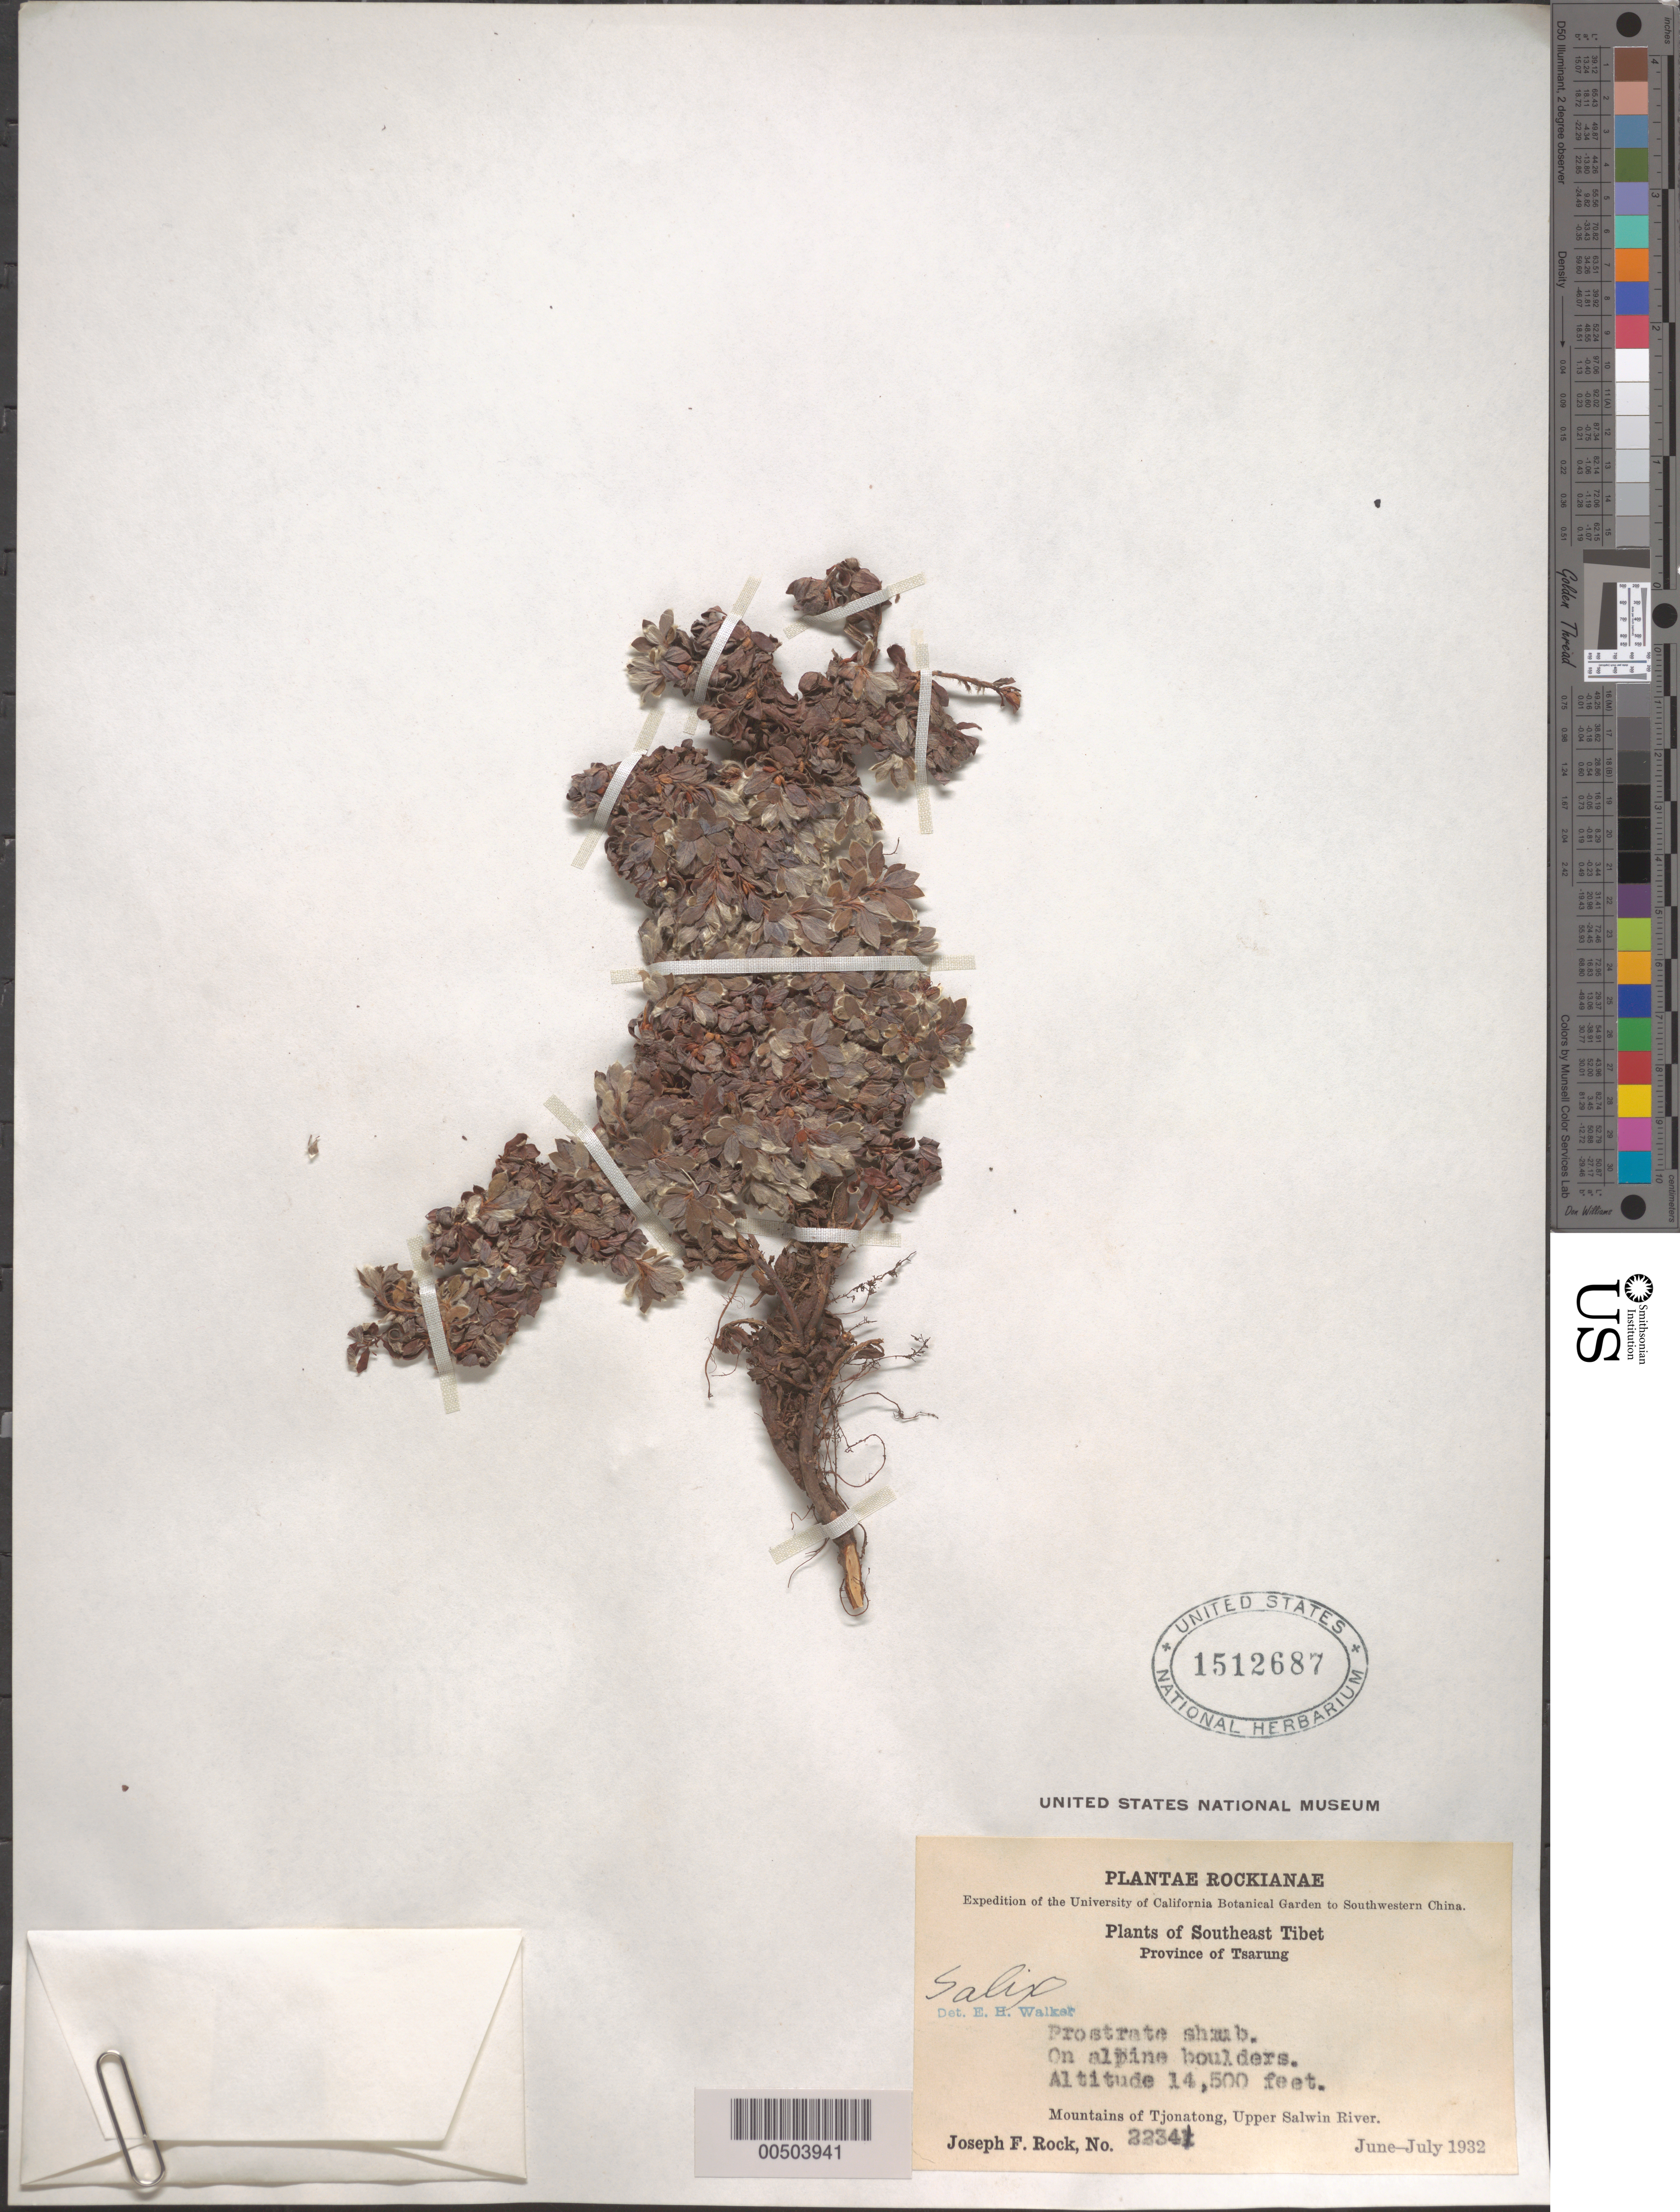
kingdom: Plantae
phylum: Tracheophyta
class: Magnoliopsida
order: Malpighiales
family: Salicaceae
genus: Salix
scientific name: Salix sp.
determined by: Walker, E. H.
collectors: J. F. Rock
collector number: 22341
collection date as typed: Jun 1932 to -- Jul 1932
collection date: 1932-06/1932-07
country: China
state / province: Xizang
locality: Mountains of Tjonatong, Upper Salwin River, Tsarung District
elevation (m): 4420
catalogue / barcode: US 1512687